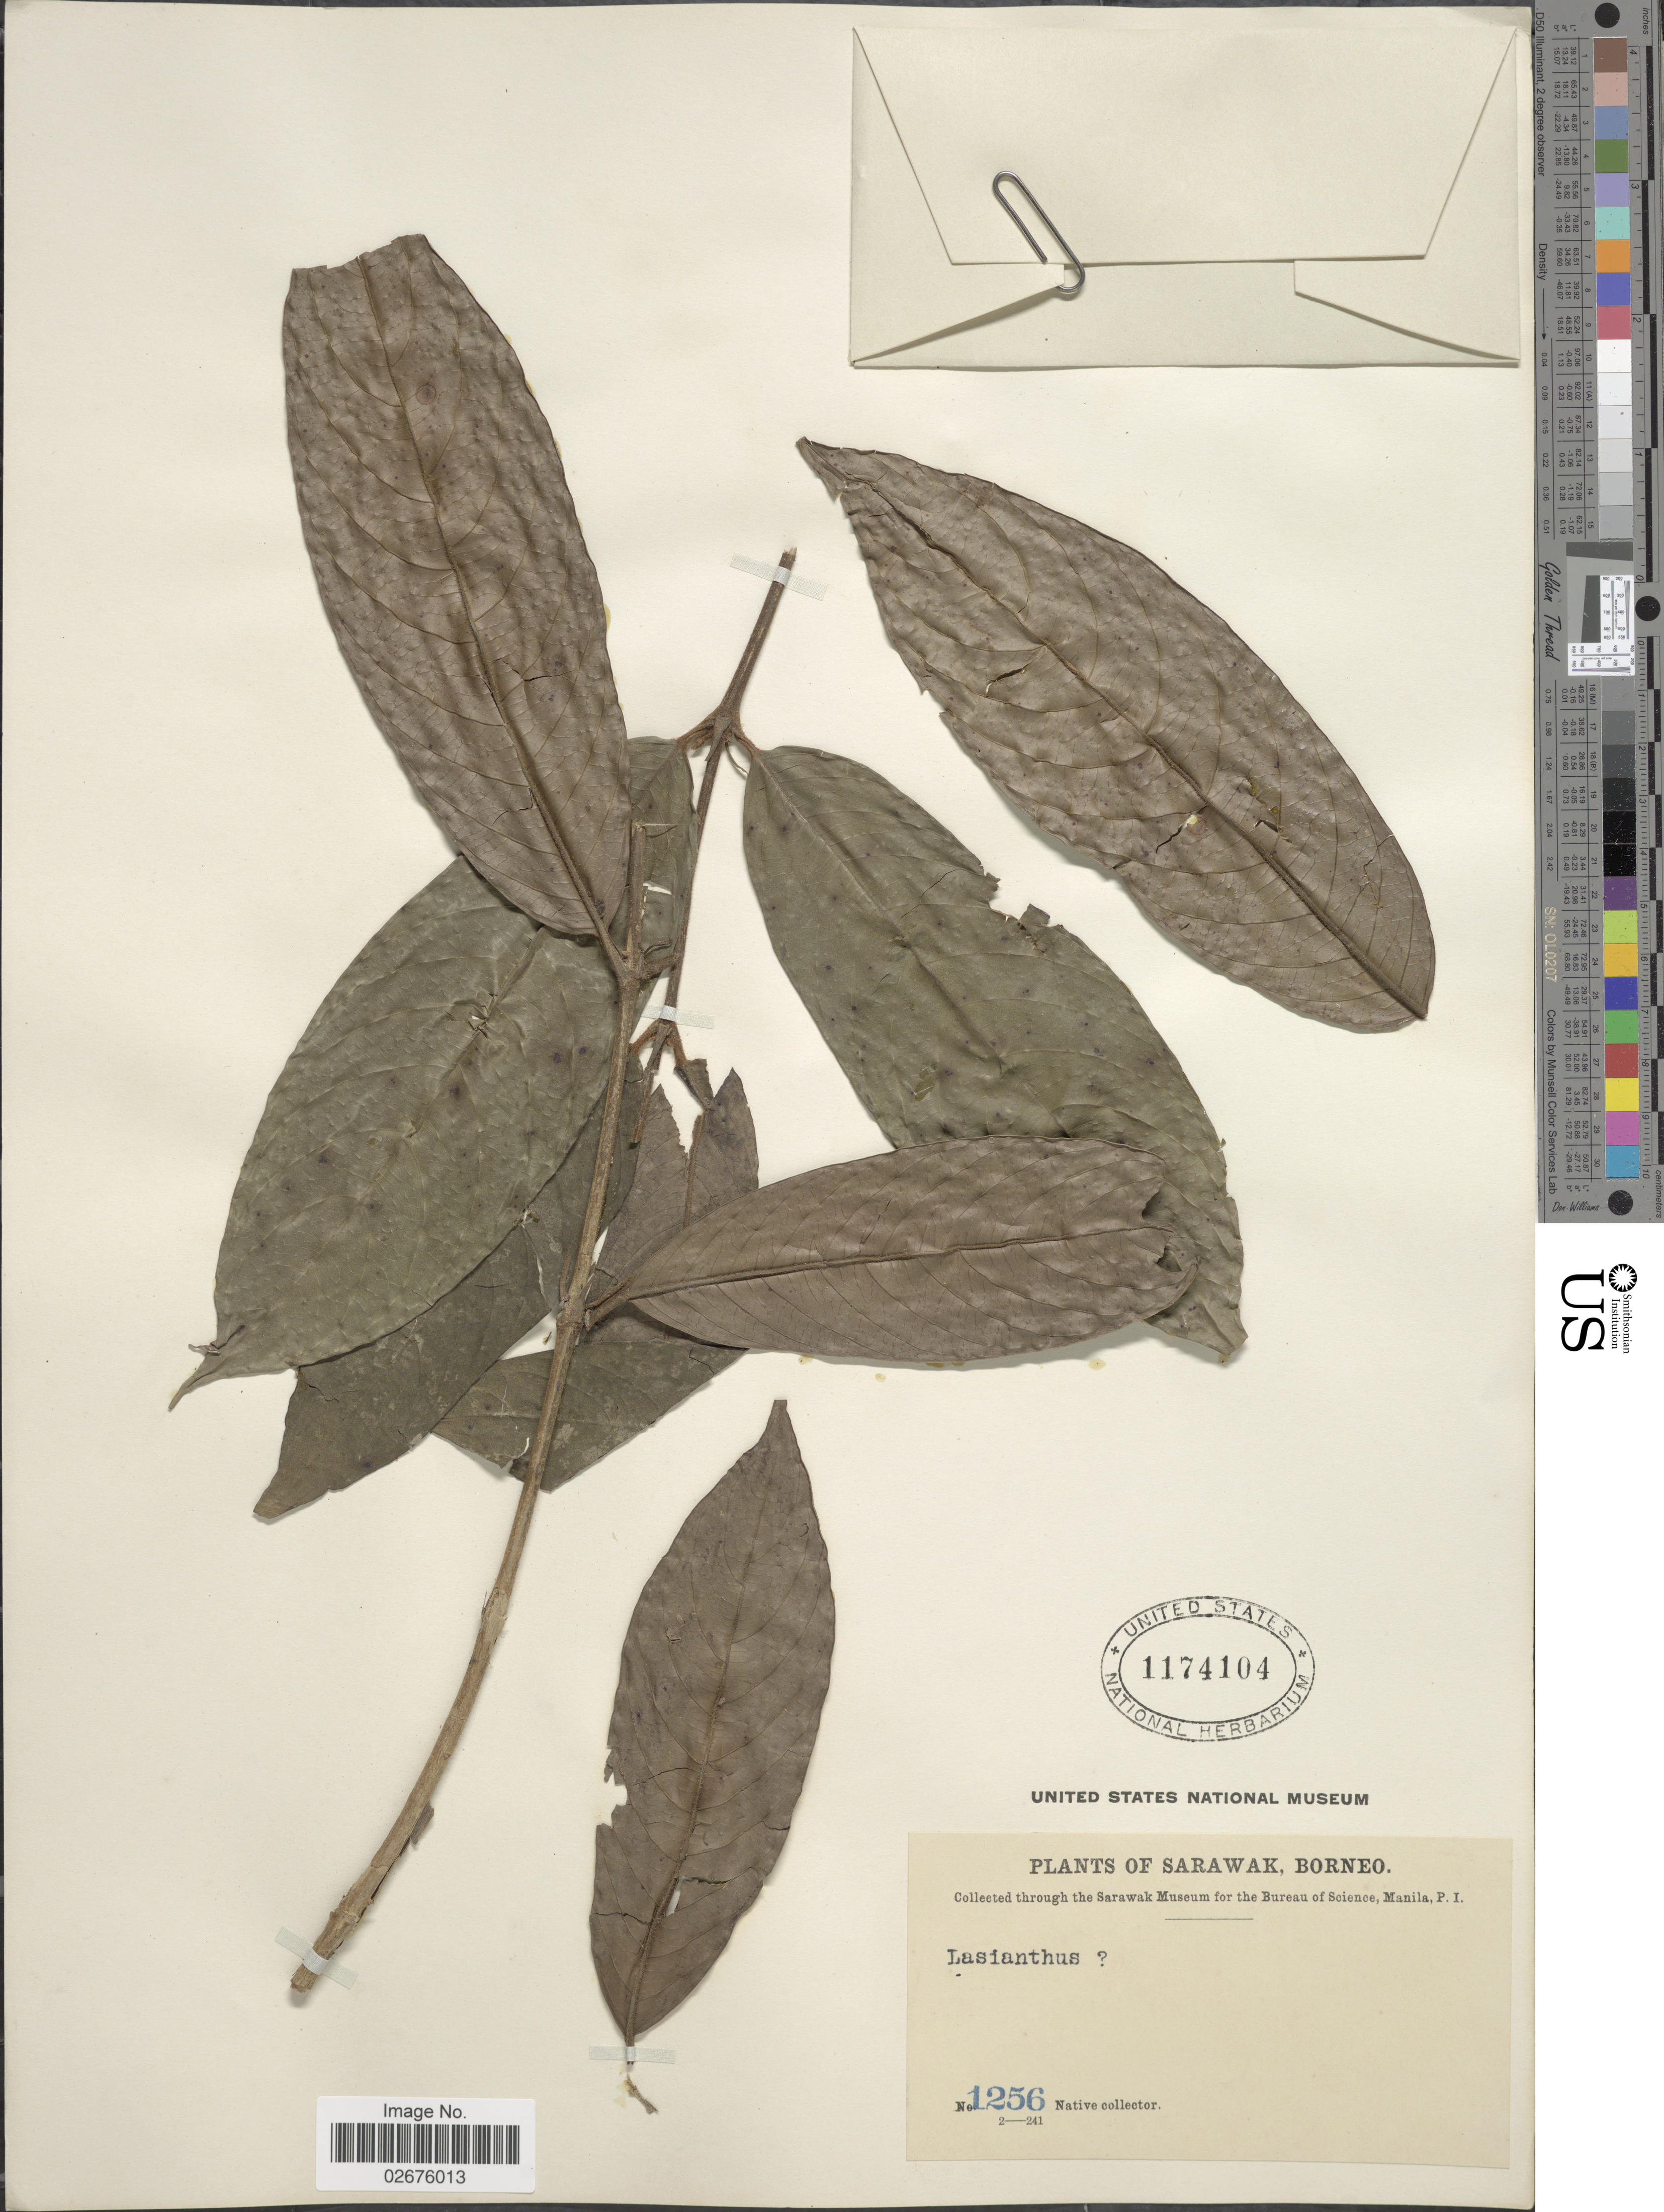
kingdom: Plantae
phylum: Tracheophyta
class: Magnoliopsida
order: Gentianales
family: Rubiaceae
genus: Lasianthus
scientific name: Lasianthus sp.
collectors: Native collector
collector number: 1256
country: Malaysia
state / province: Sarawak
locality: Borneo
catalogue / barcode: US 1174104